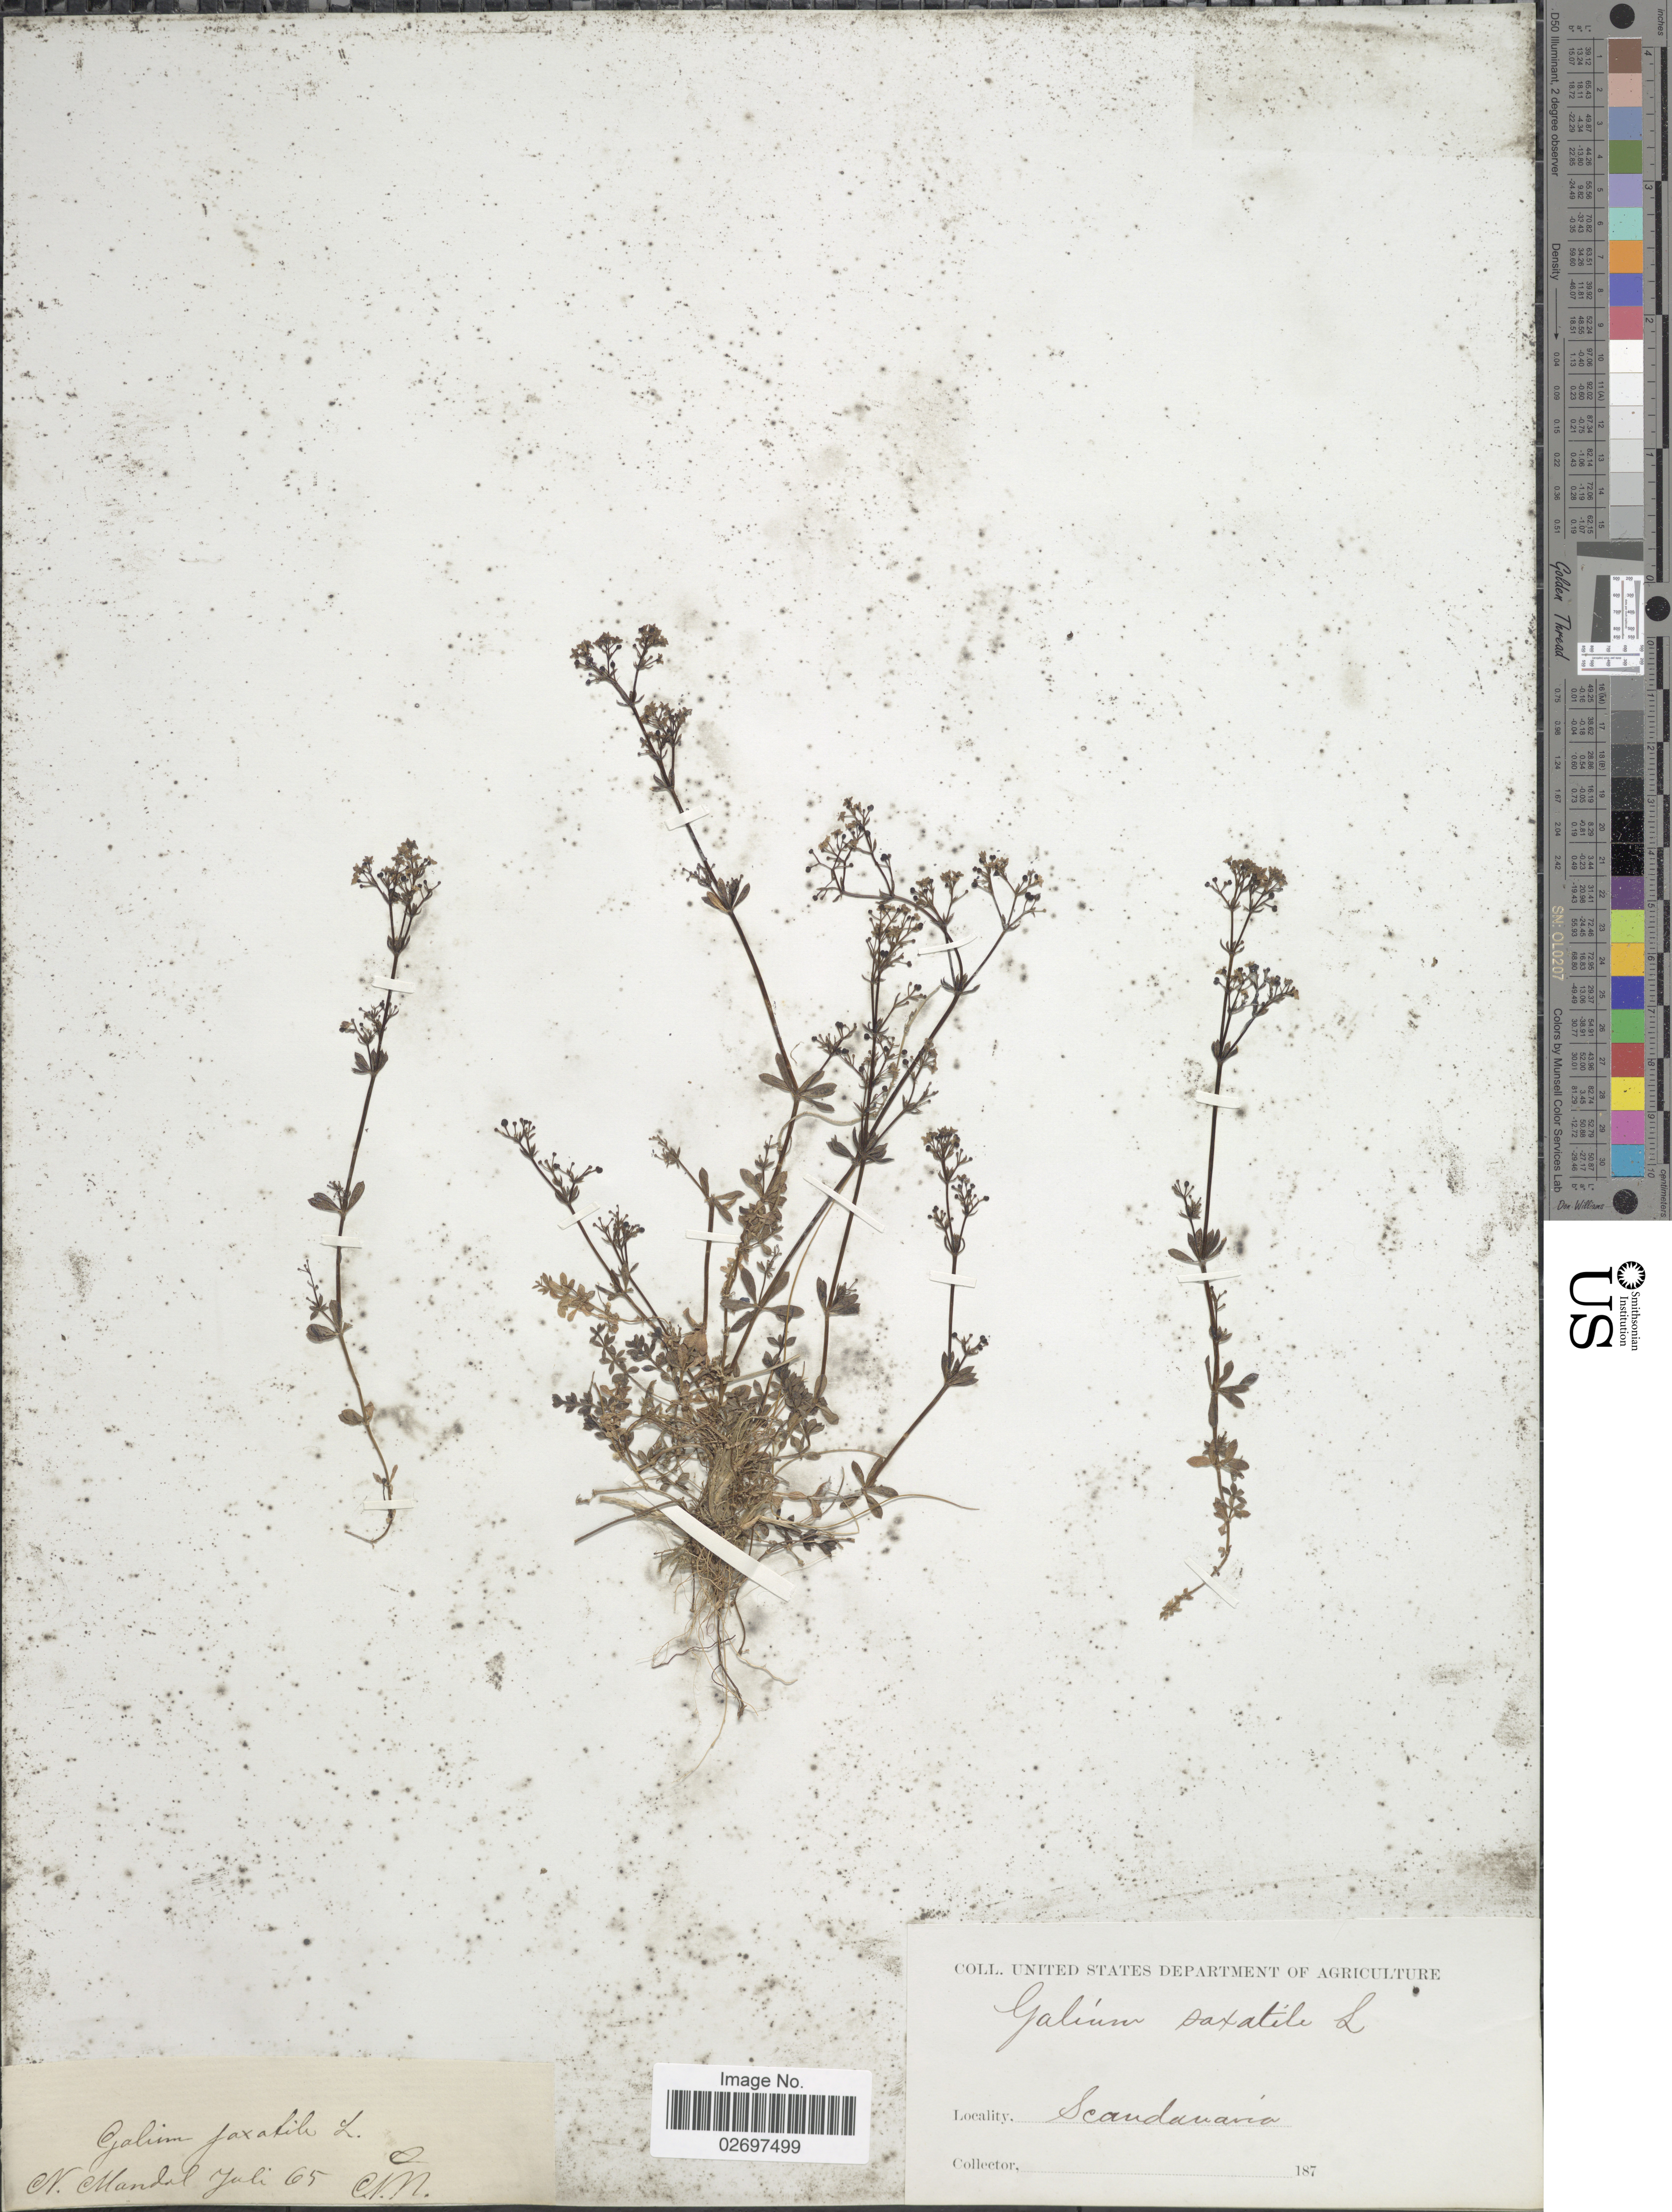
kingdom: Plantae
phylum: Tracheophyta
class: Magnoliopsida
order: Gentianales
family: Rubiaceae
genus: Galium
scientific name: Galium saxatile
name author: L.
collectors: C. M.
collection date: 1865-07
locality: N. Mandal. Scandinavia